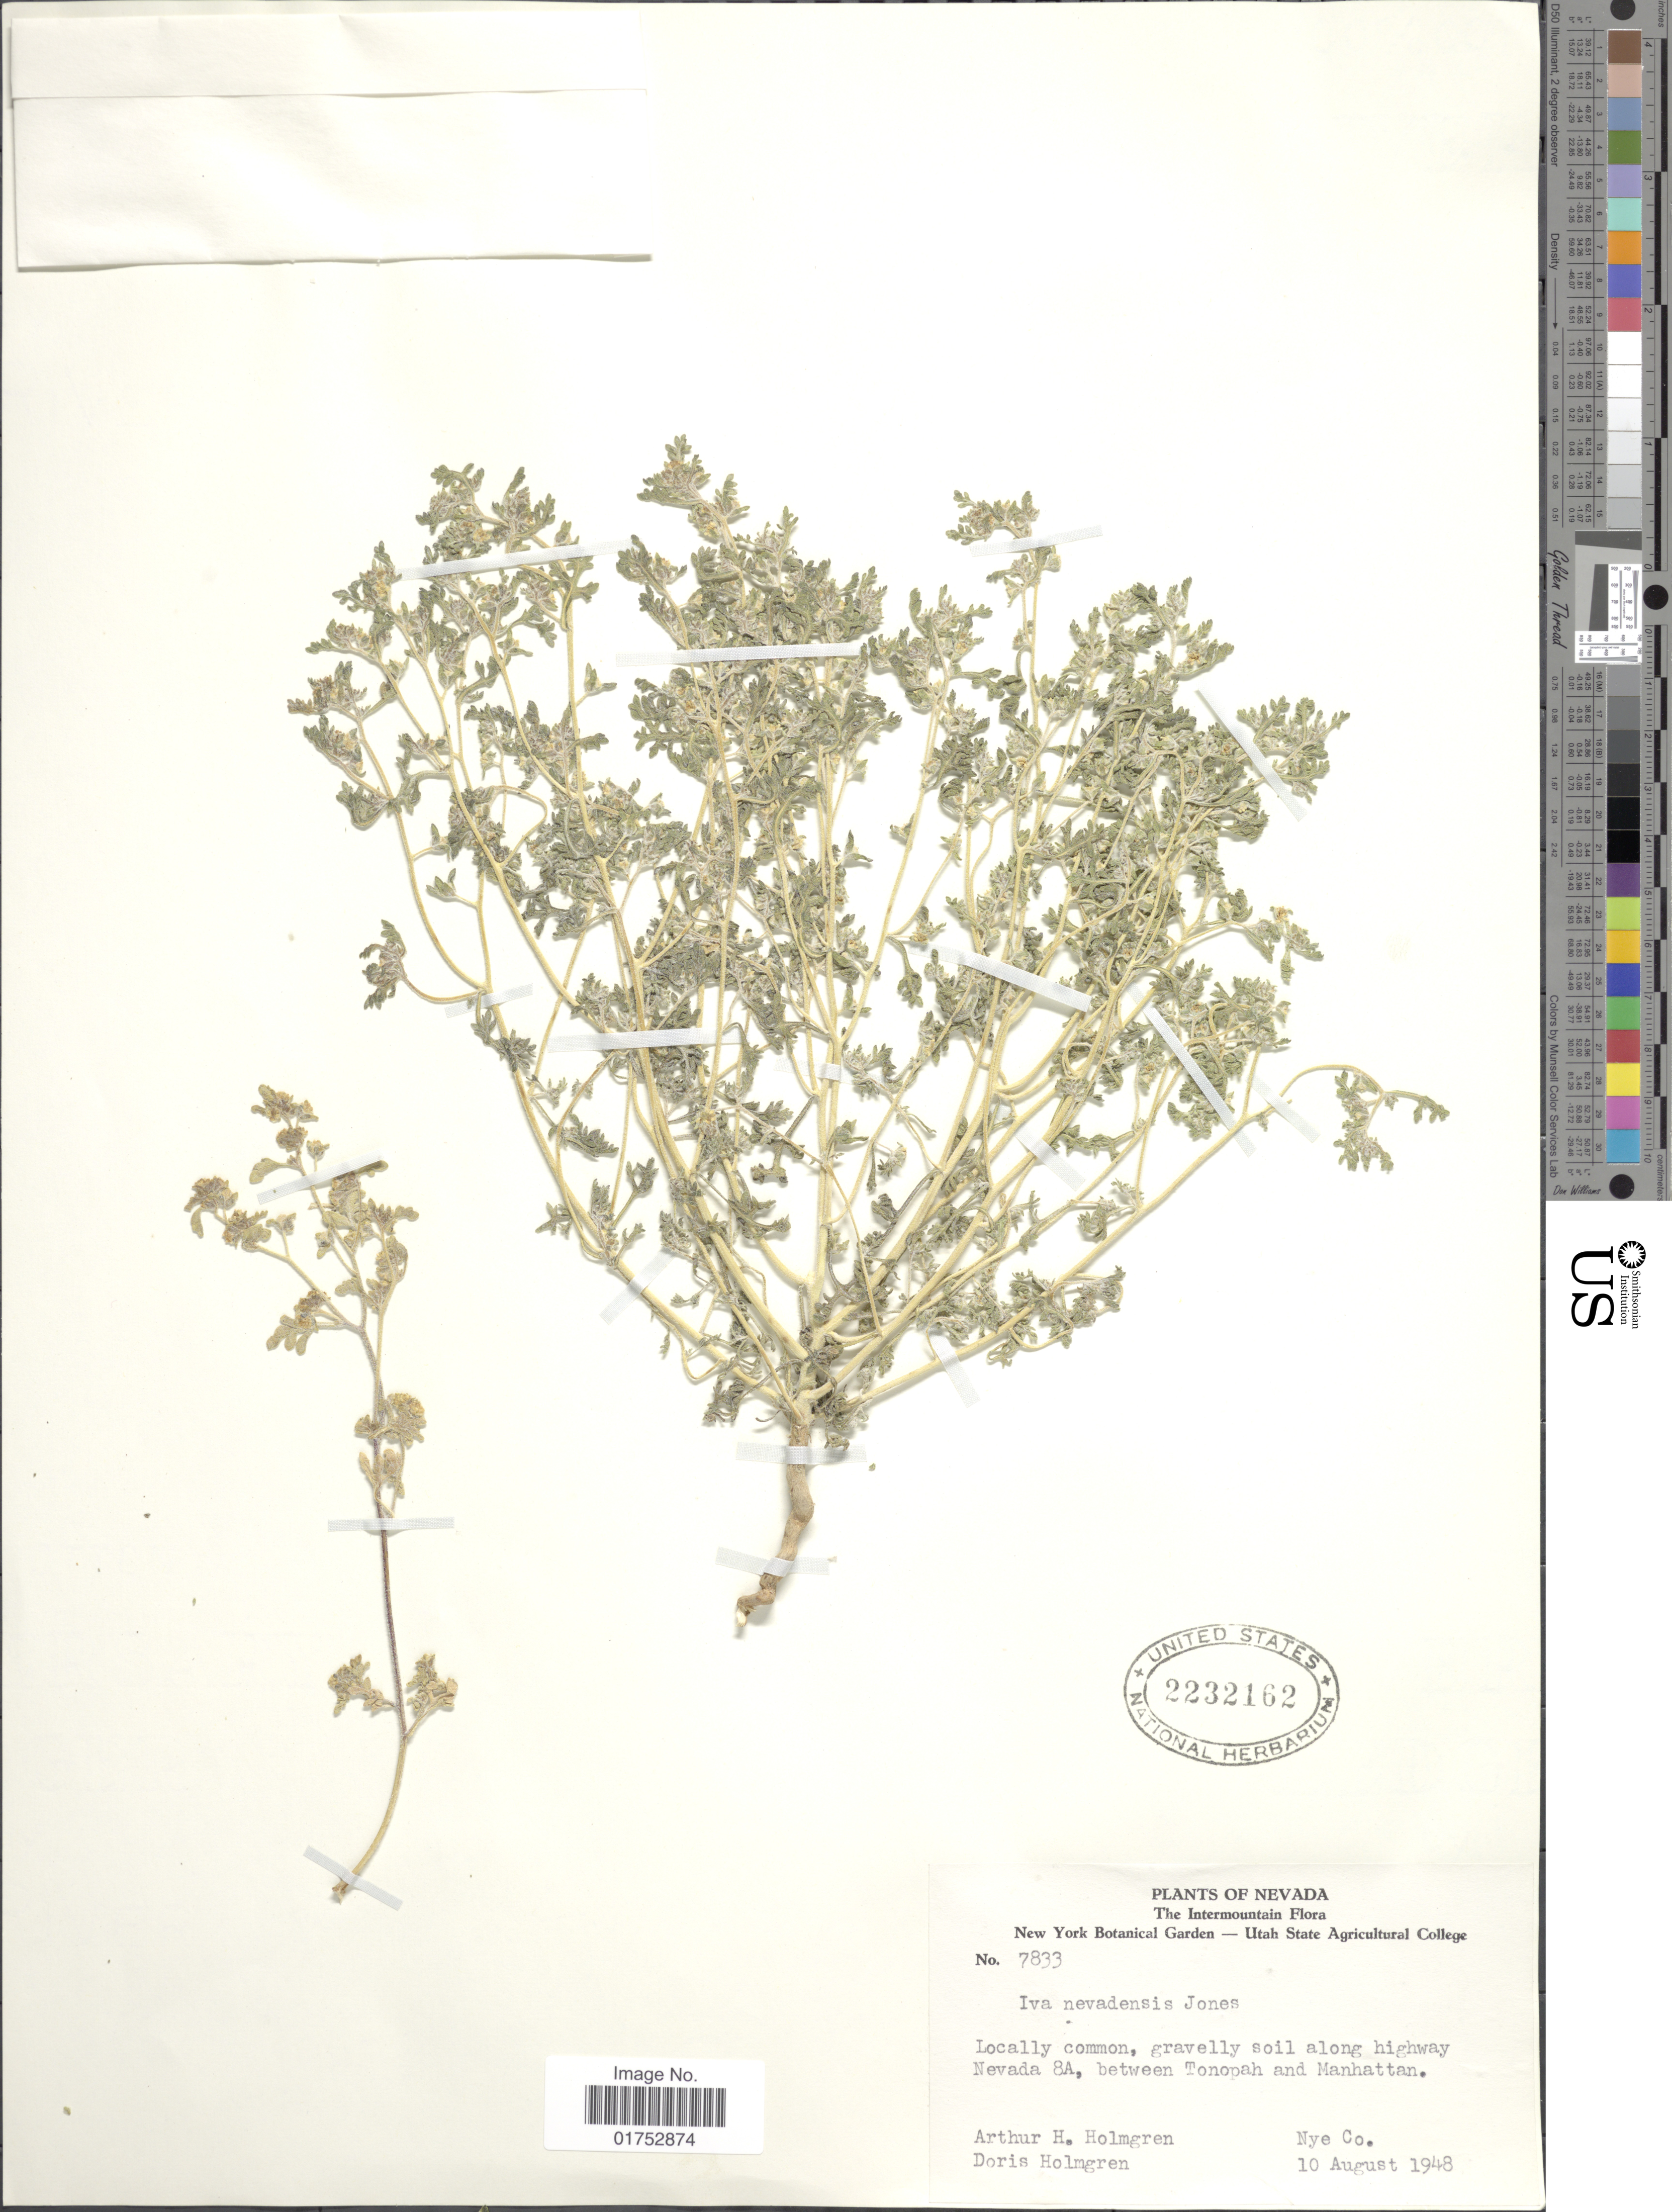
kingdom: Plantae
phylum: Tracheophyta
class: Magnoliopsida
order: Asterales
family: Asteraceae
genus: Iva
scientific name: Iva nevadensis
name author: M.E. Jones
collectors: A. H. Holmgren & D. E. Holmgren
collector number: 7833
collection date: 1948-08-10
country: United States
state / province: Nevada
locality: Intermountain, along highway Nevada 8A, between Tonopah and Manhattan, Nye Co.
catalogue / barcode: US 2232162